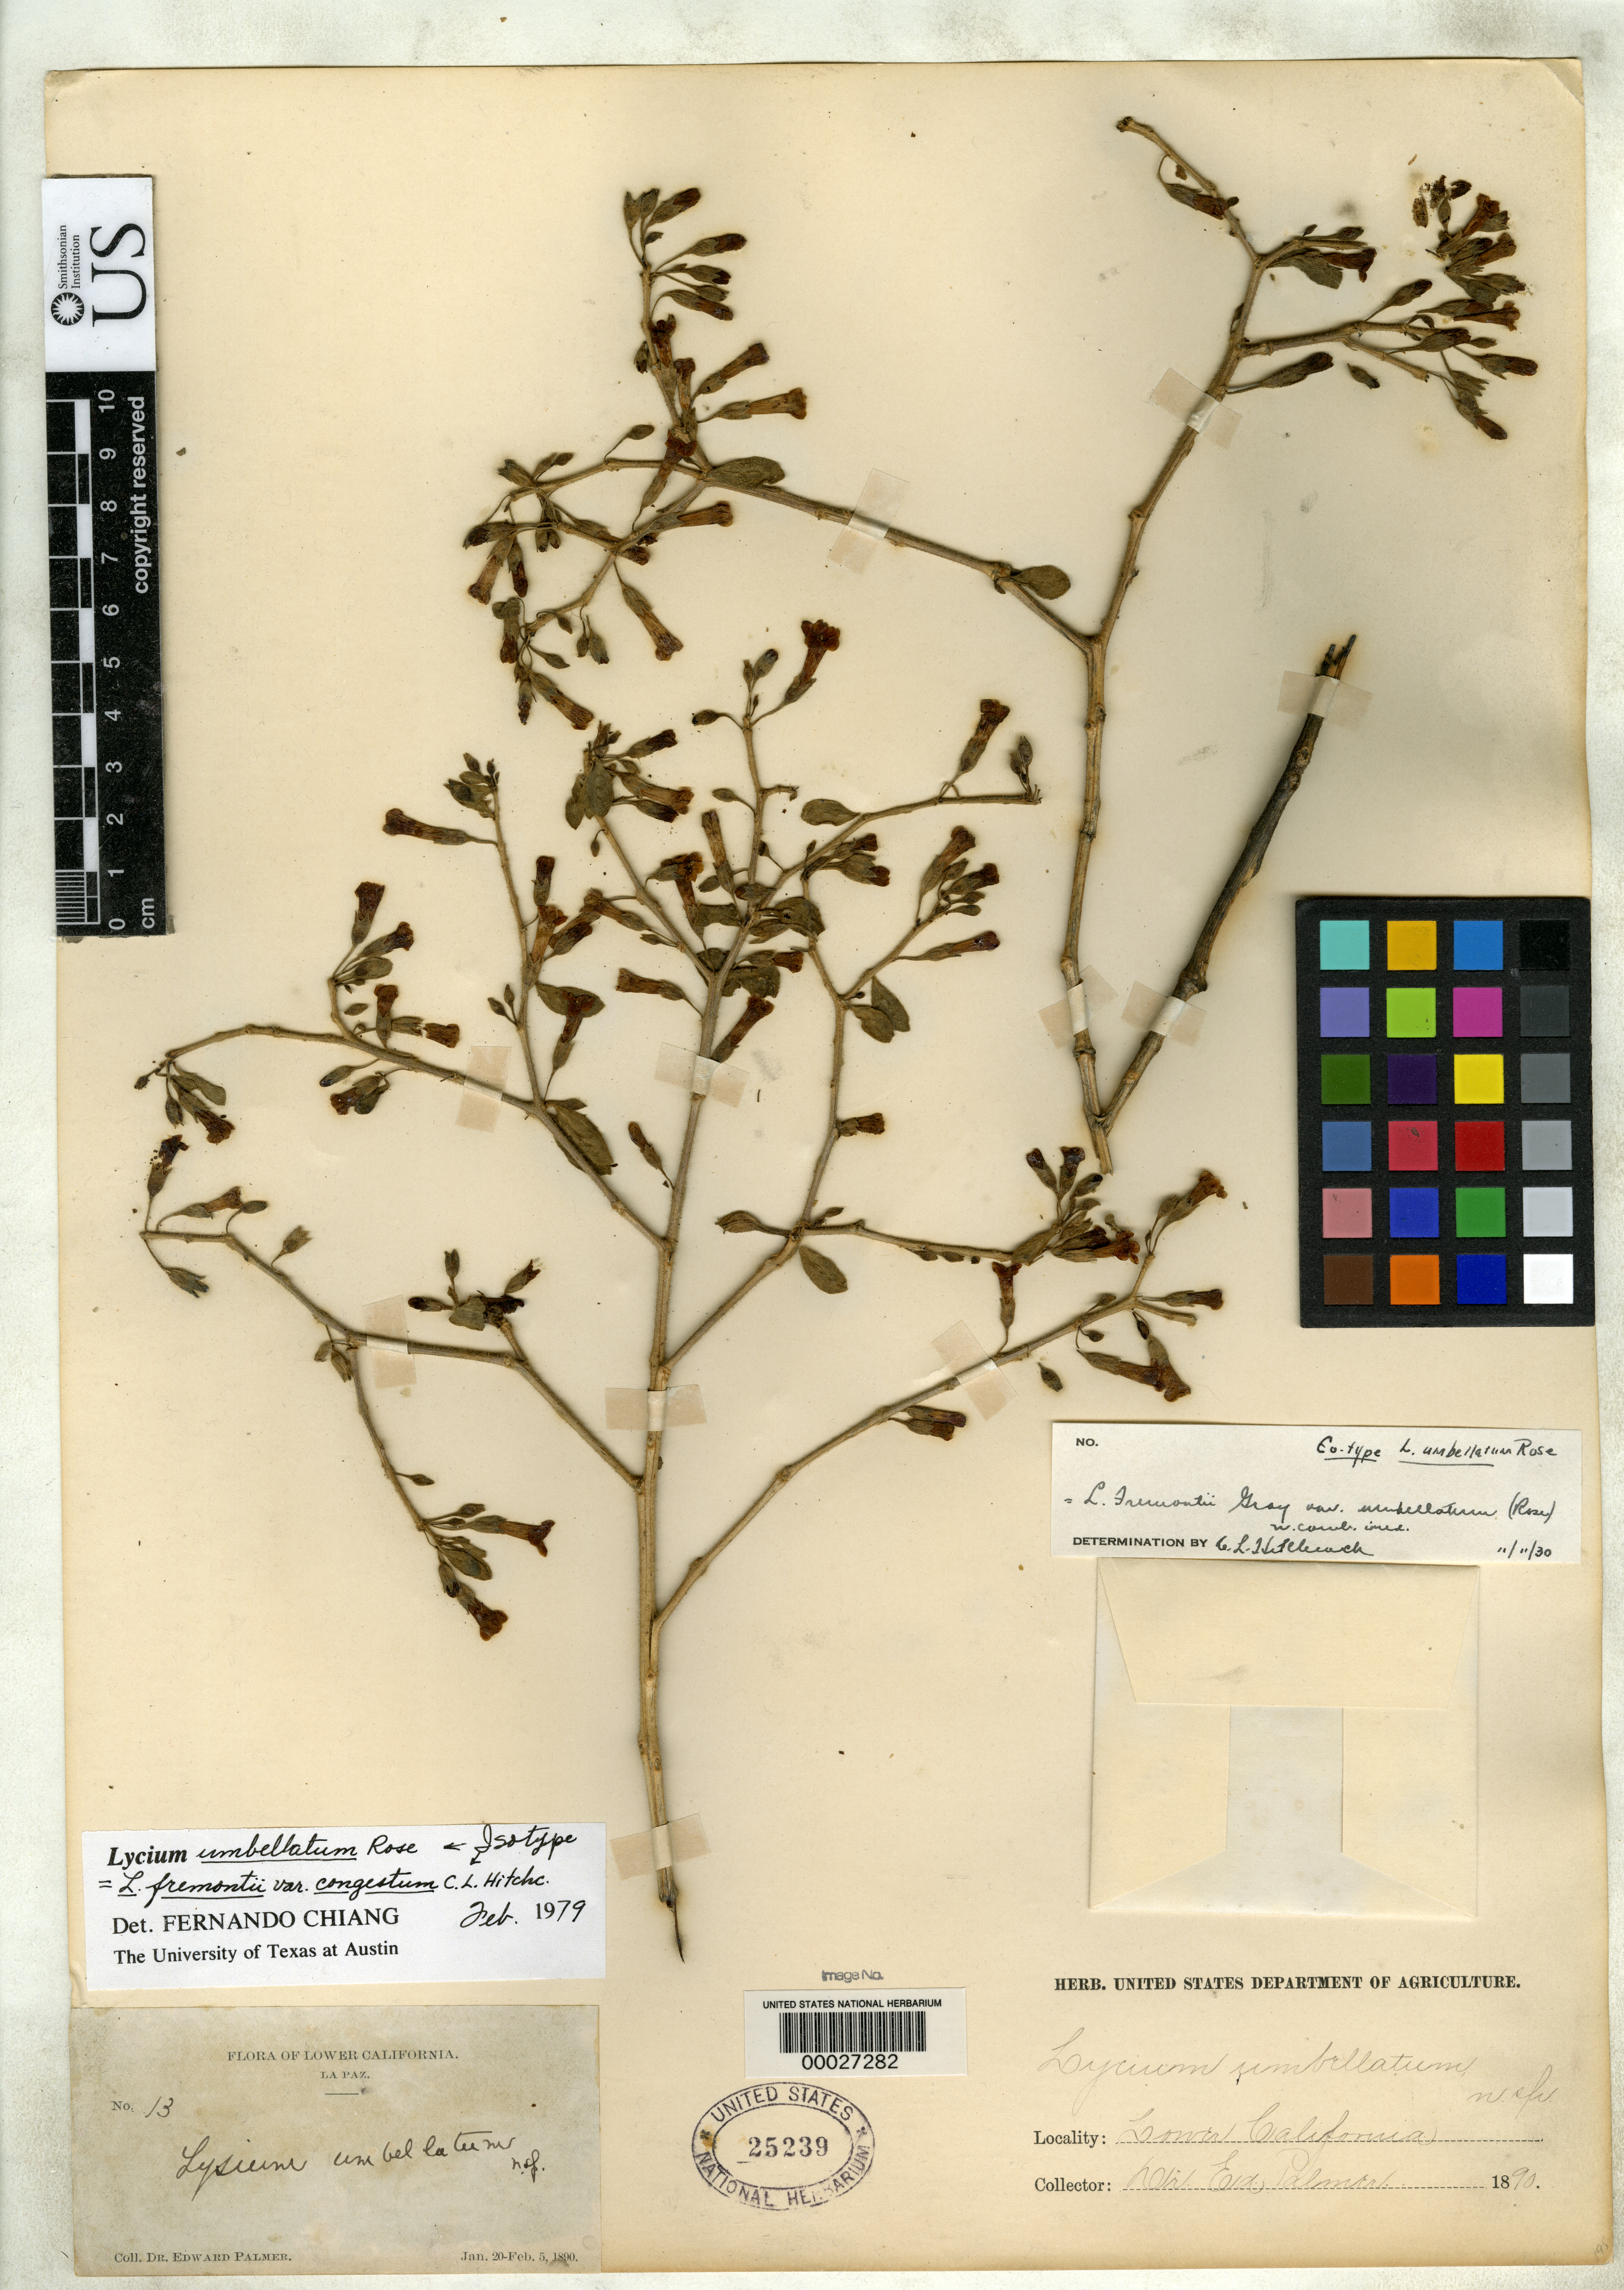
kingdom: Plantae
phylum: Tracheophyta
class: Magnoliopsida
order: Solanales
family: Solanaceae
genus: Lycium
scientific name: Lycium umbellatum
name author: Rose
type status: Isotype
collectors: E. Palmer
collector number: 13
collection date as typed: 20 Jan 1890 to 05 Feb 1890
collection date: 1890-01-20/1890-02-05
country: Mexico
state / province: Baja California Sur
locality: La Paz.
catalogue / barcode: US 25239